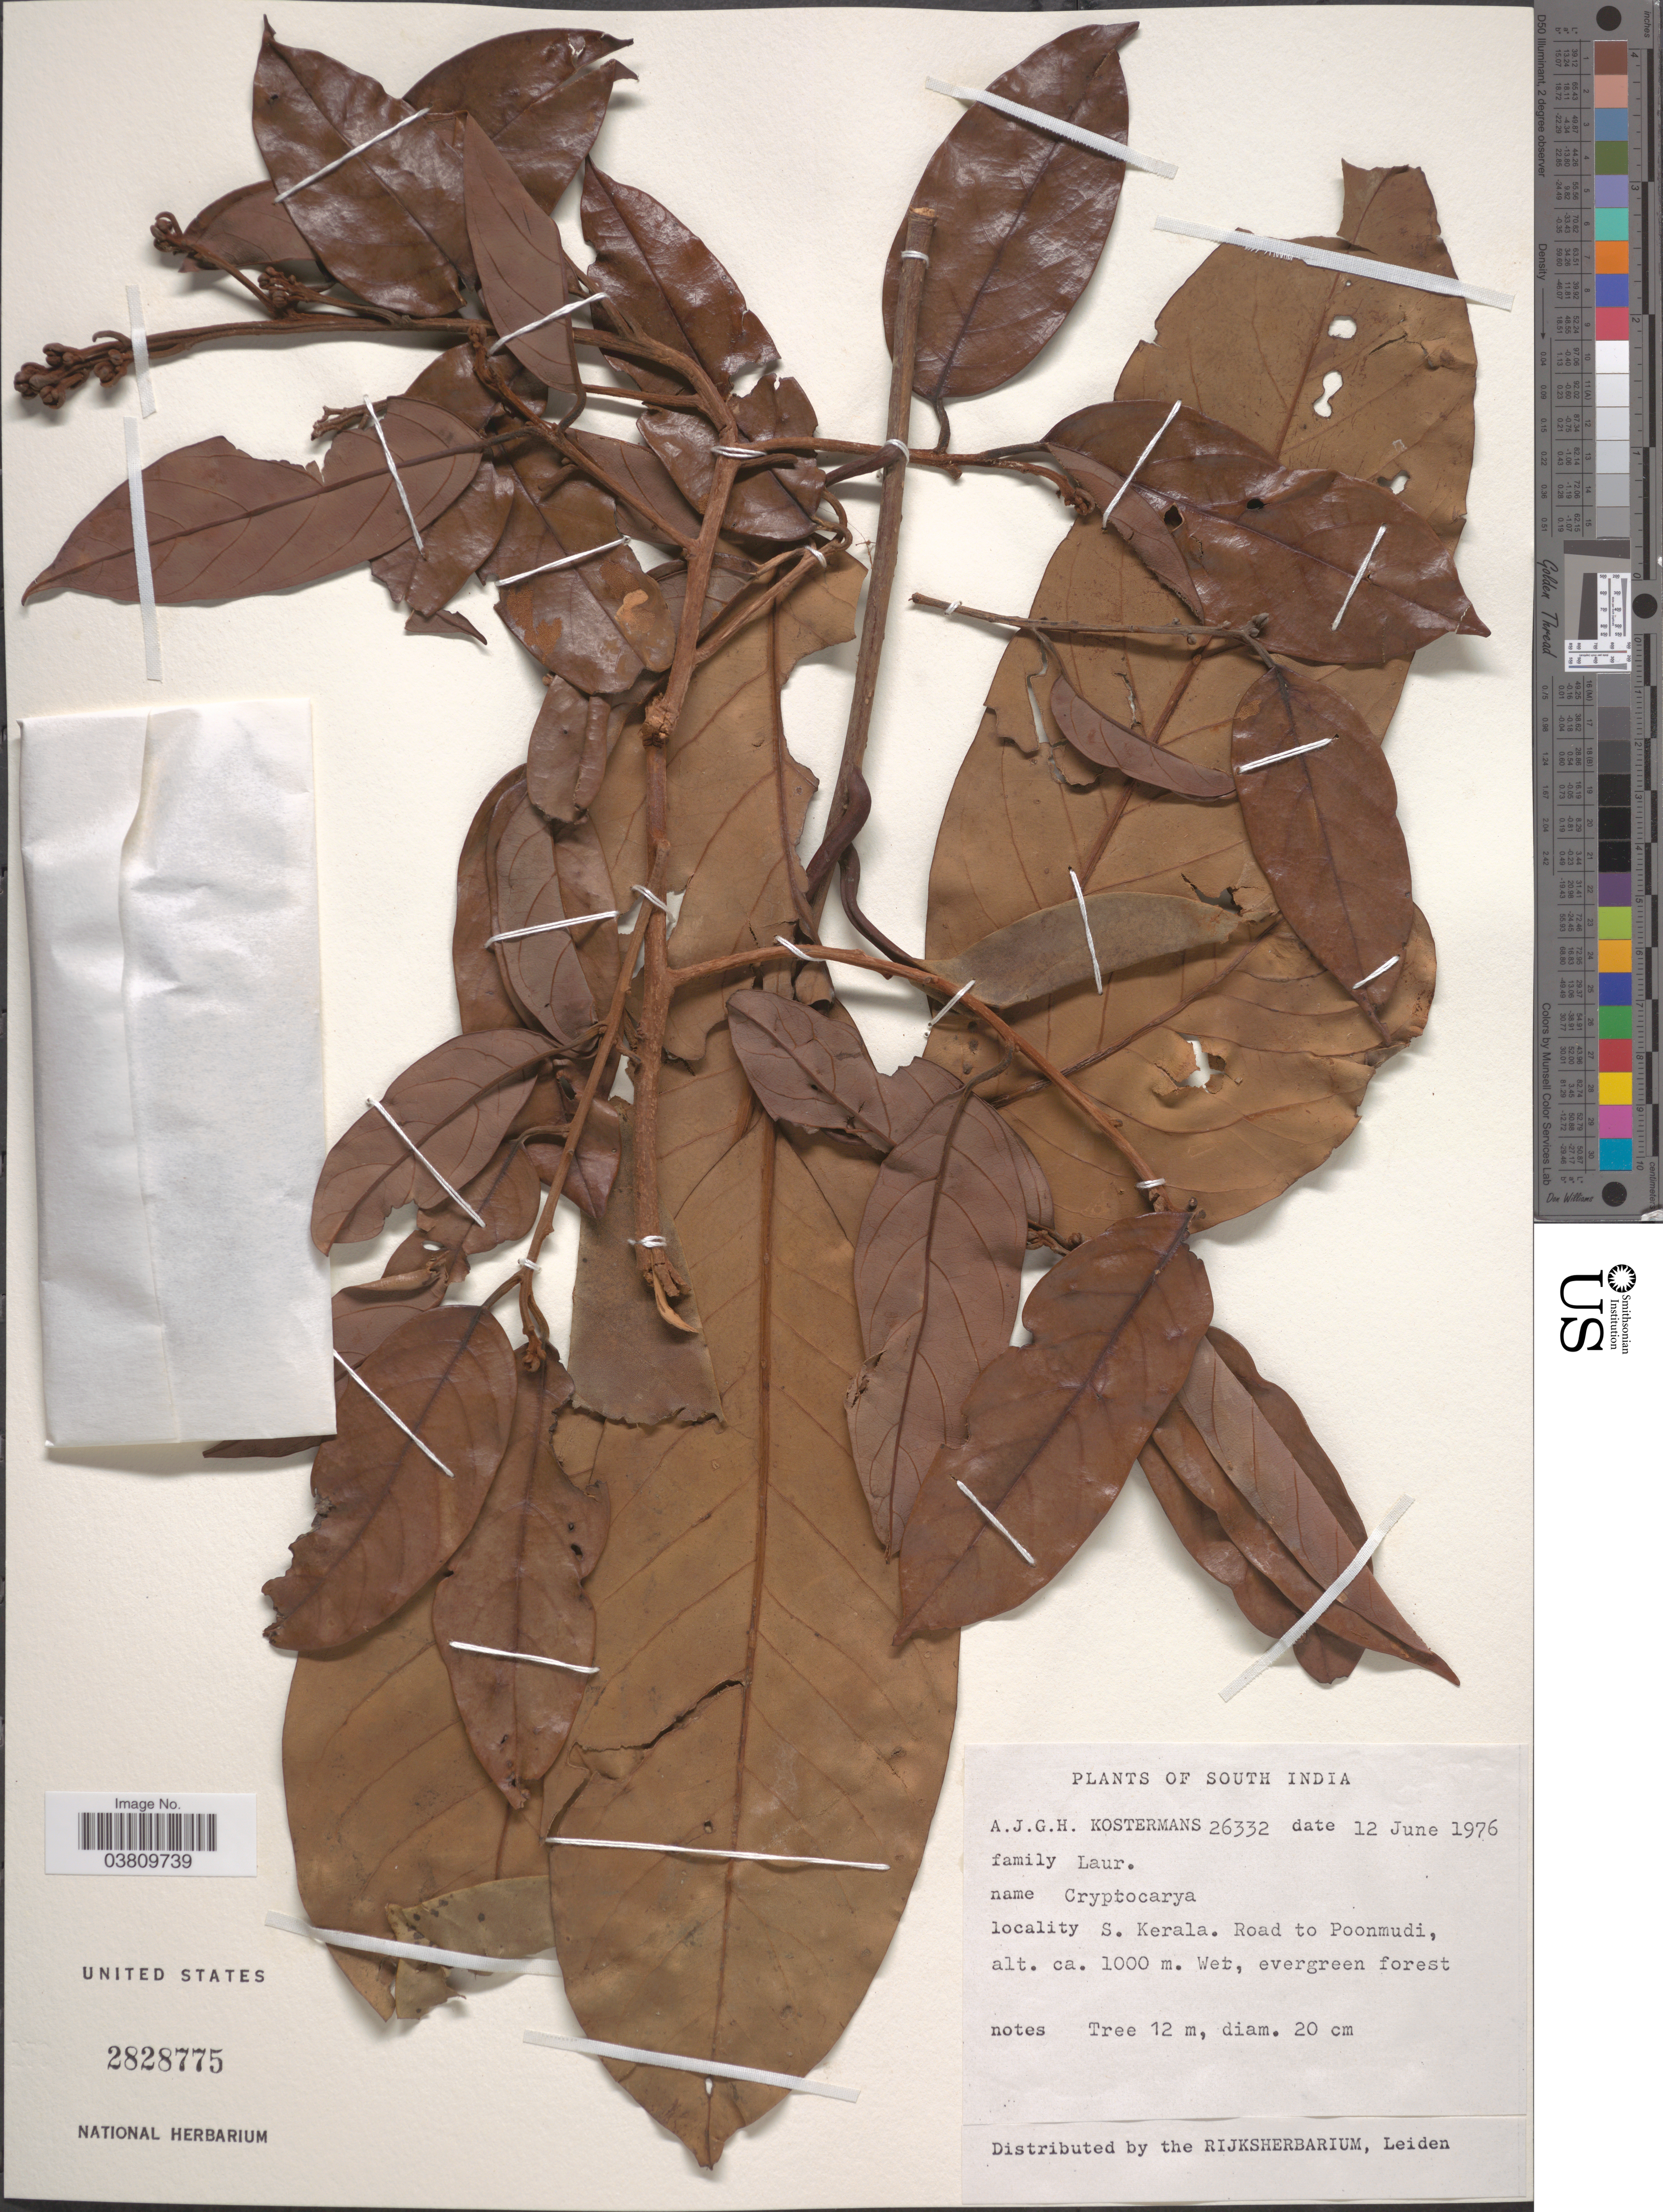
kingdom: Plantae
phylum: Tracheophyta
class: Magnoliopsida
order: Laurales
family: Lauraceae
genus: Cryptocarya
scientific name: Cryptocarya sp.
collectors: A. J. G. Kostermans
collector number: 26332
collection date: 1976-06-12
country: India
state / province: Kerala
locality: South India. S. Kerala. Road to Poonmudi.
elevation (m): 1000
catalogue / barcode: US 2828775